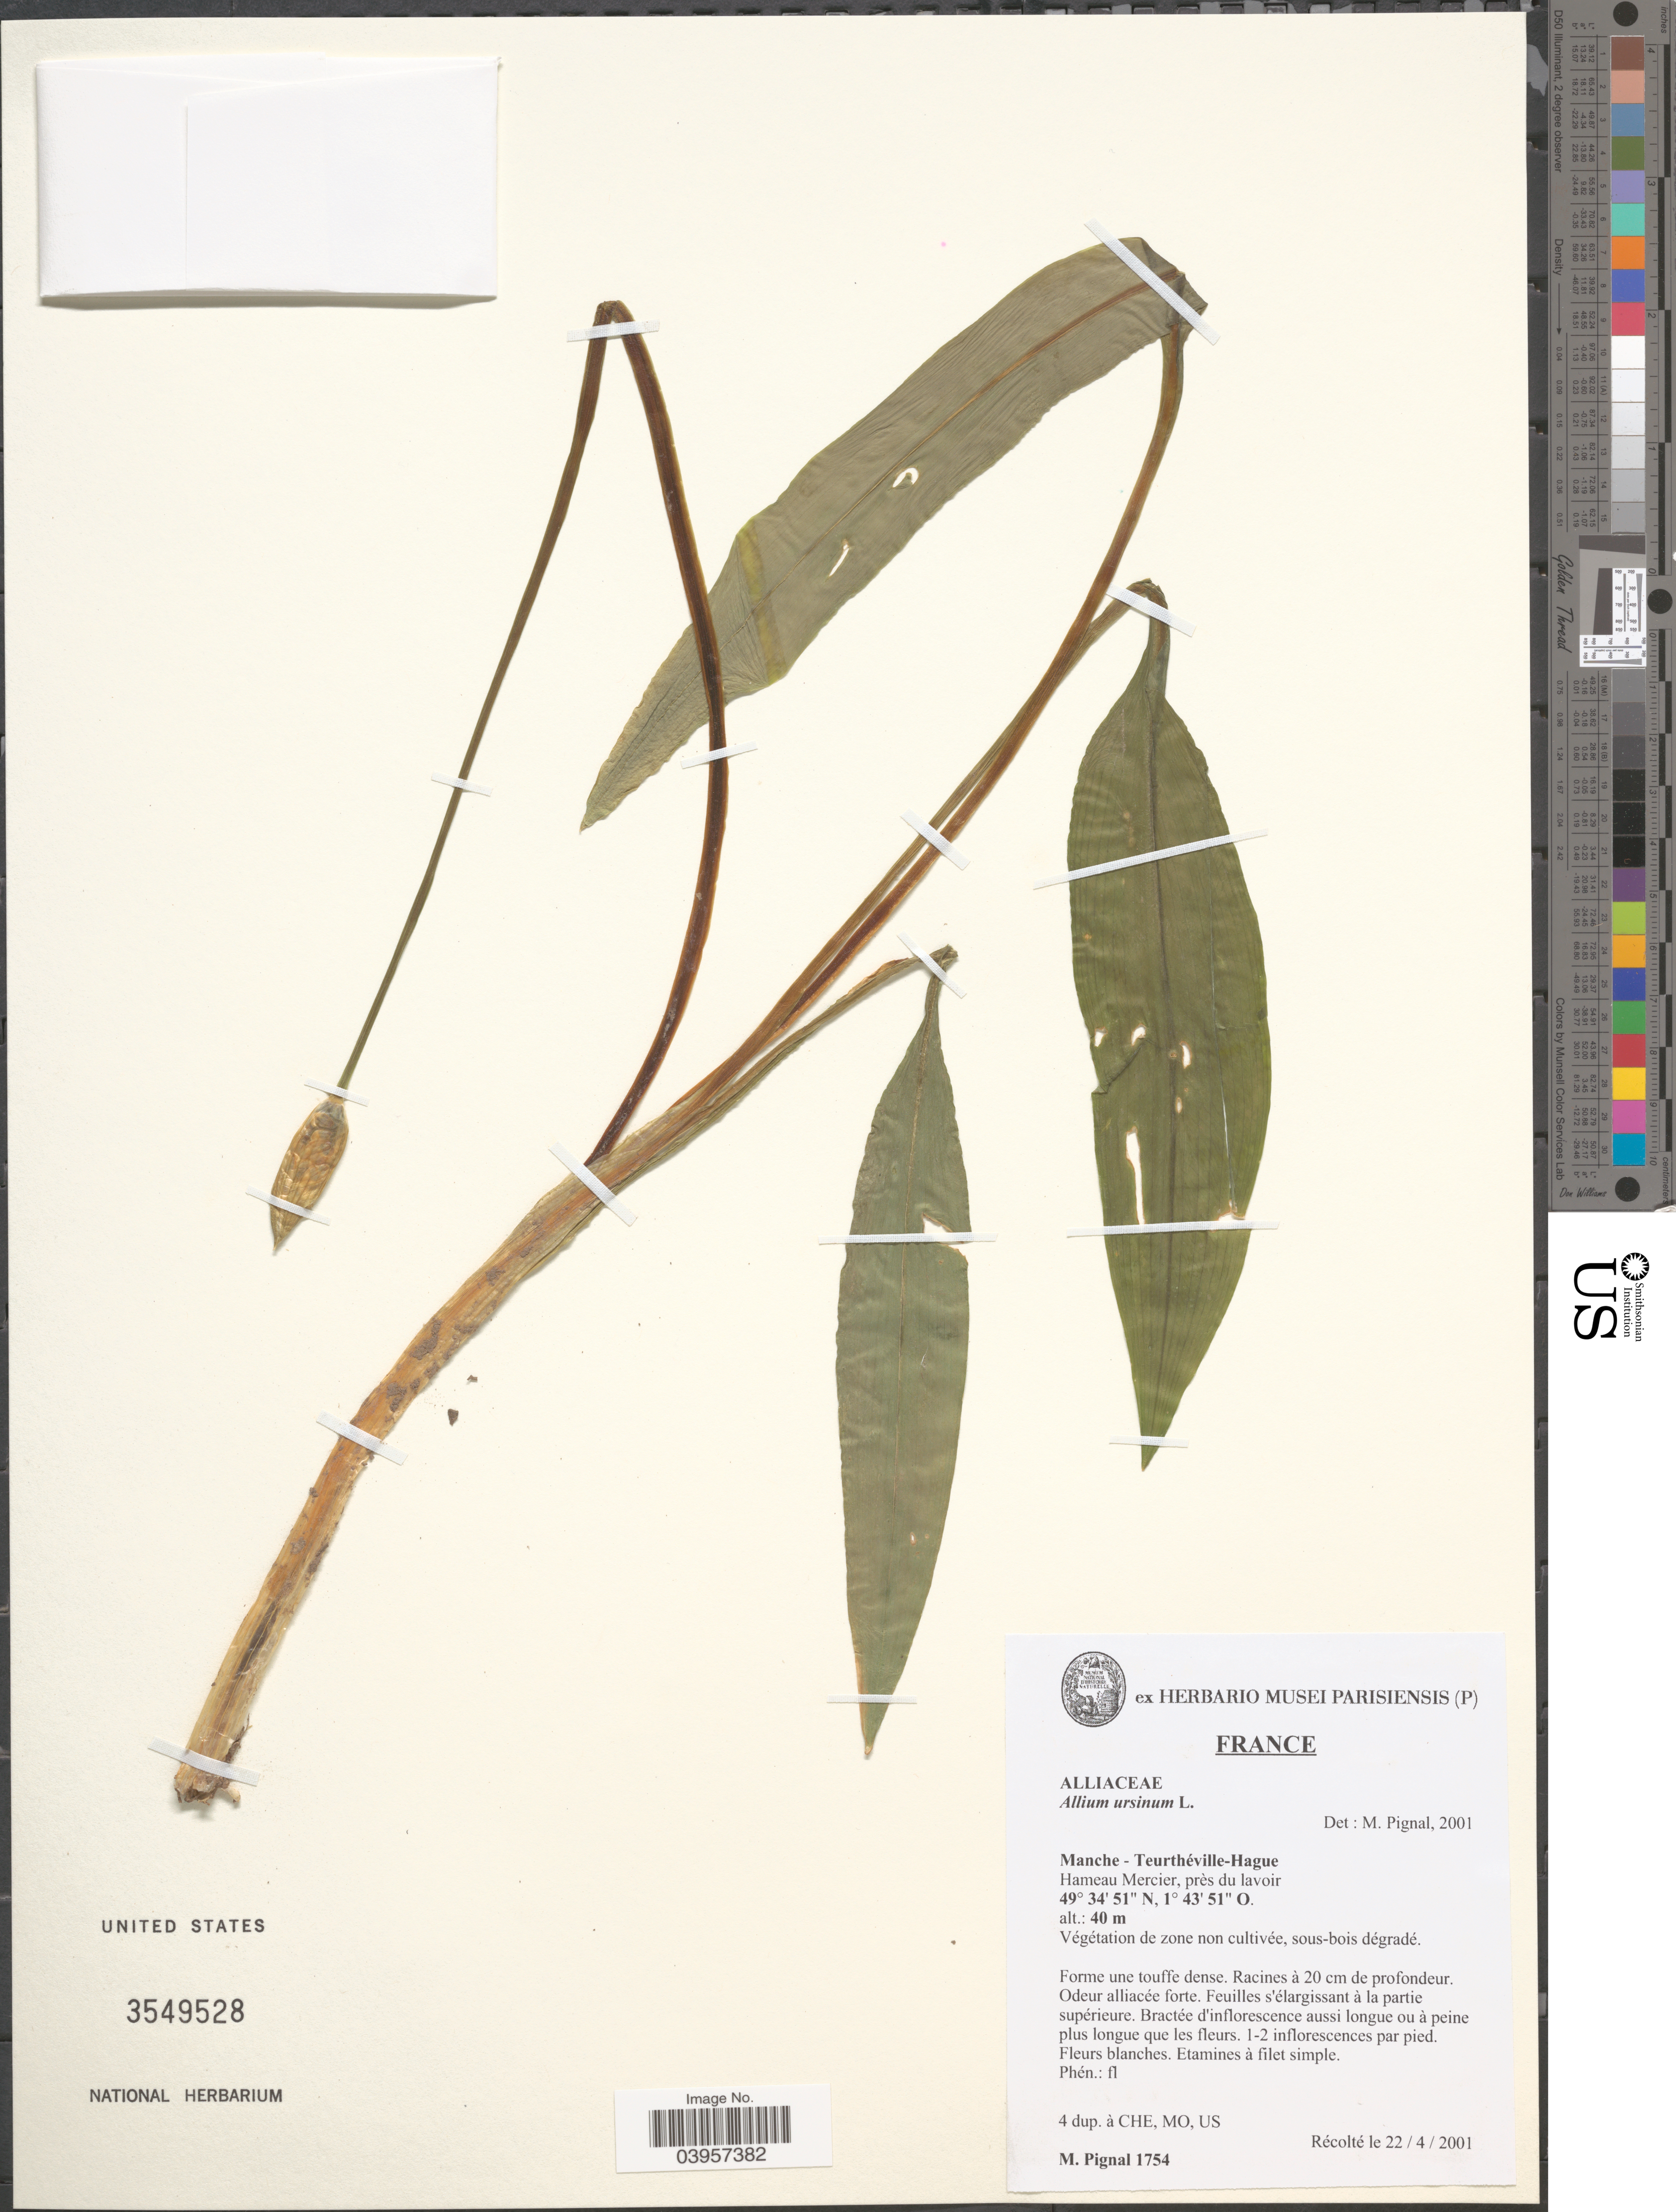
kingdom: Plantae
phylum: Tracheophyta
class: Liliopsida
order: Asparagales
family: Amaryllidaceae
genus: Allium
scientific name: Allium ursinum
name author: L.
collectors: M. Pignal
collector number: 1754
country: France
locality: Manche - Teurthéville-Hague. Hameau Mercier, pr's du lavoir.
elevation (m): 40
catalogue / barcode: US 3549528